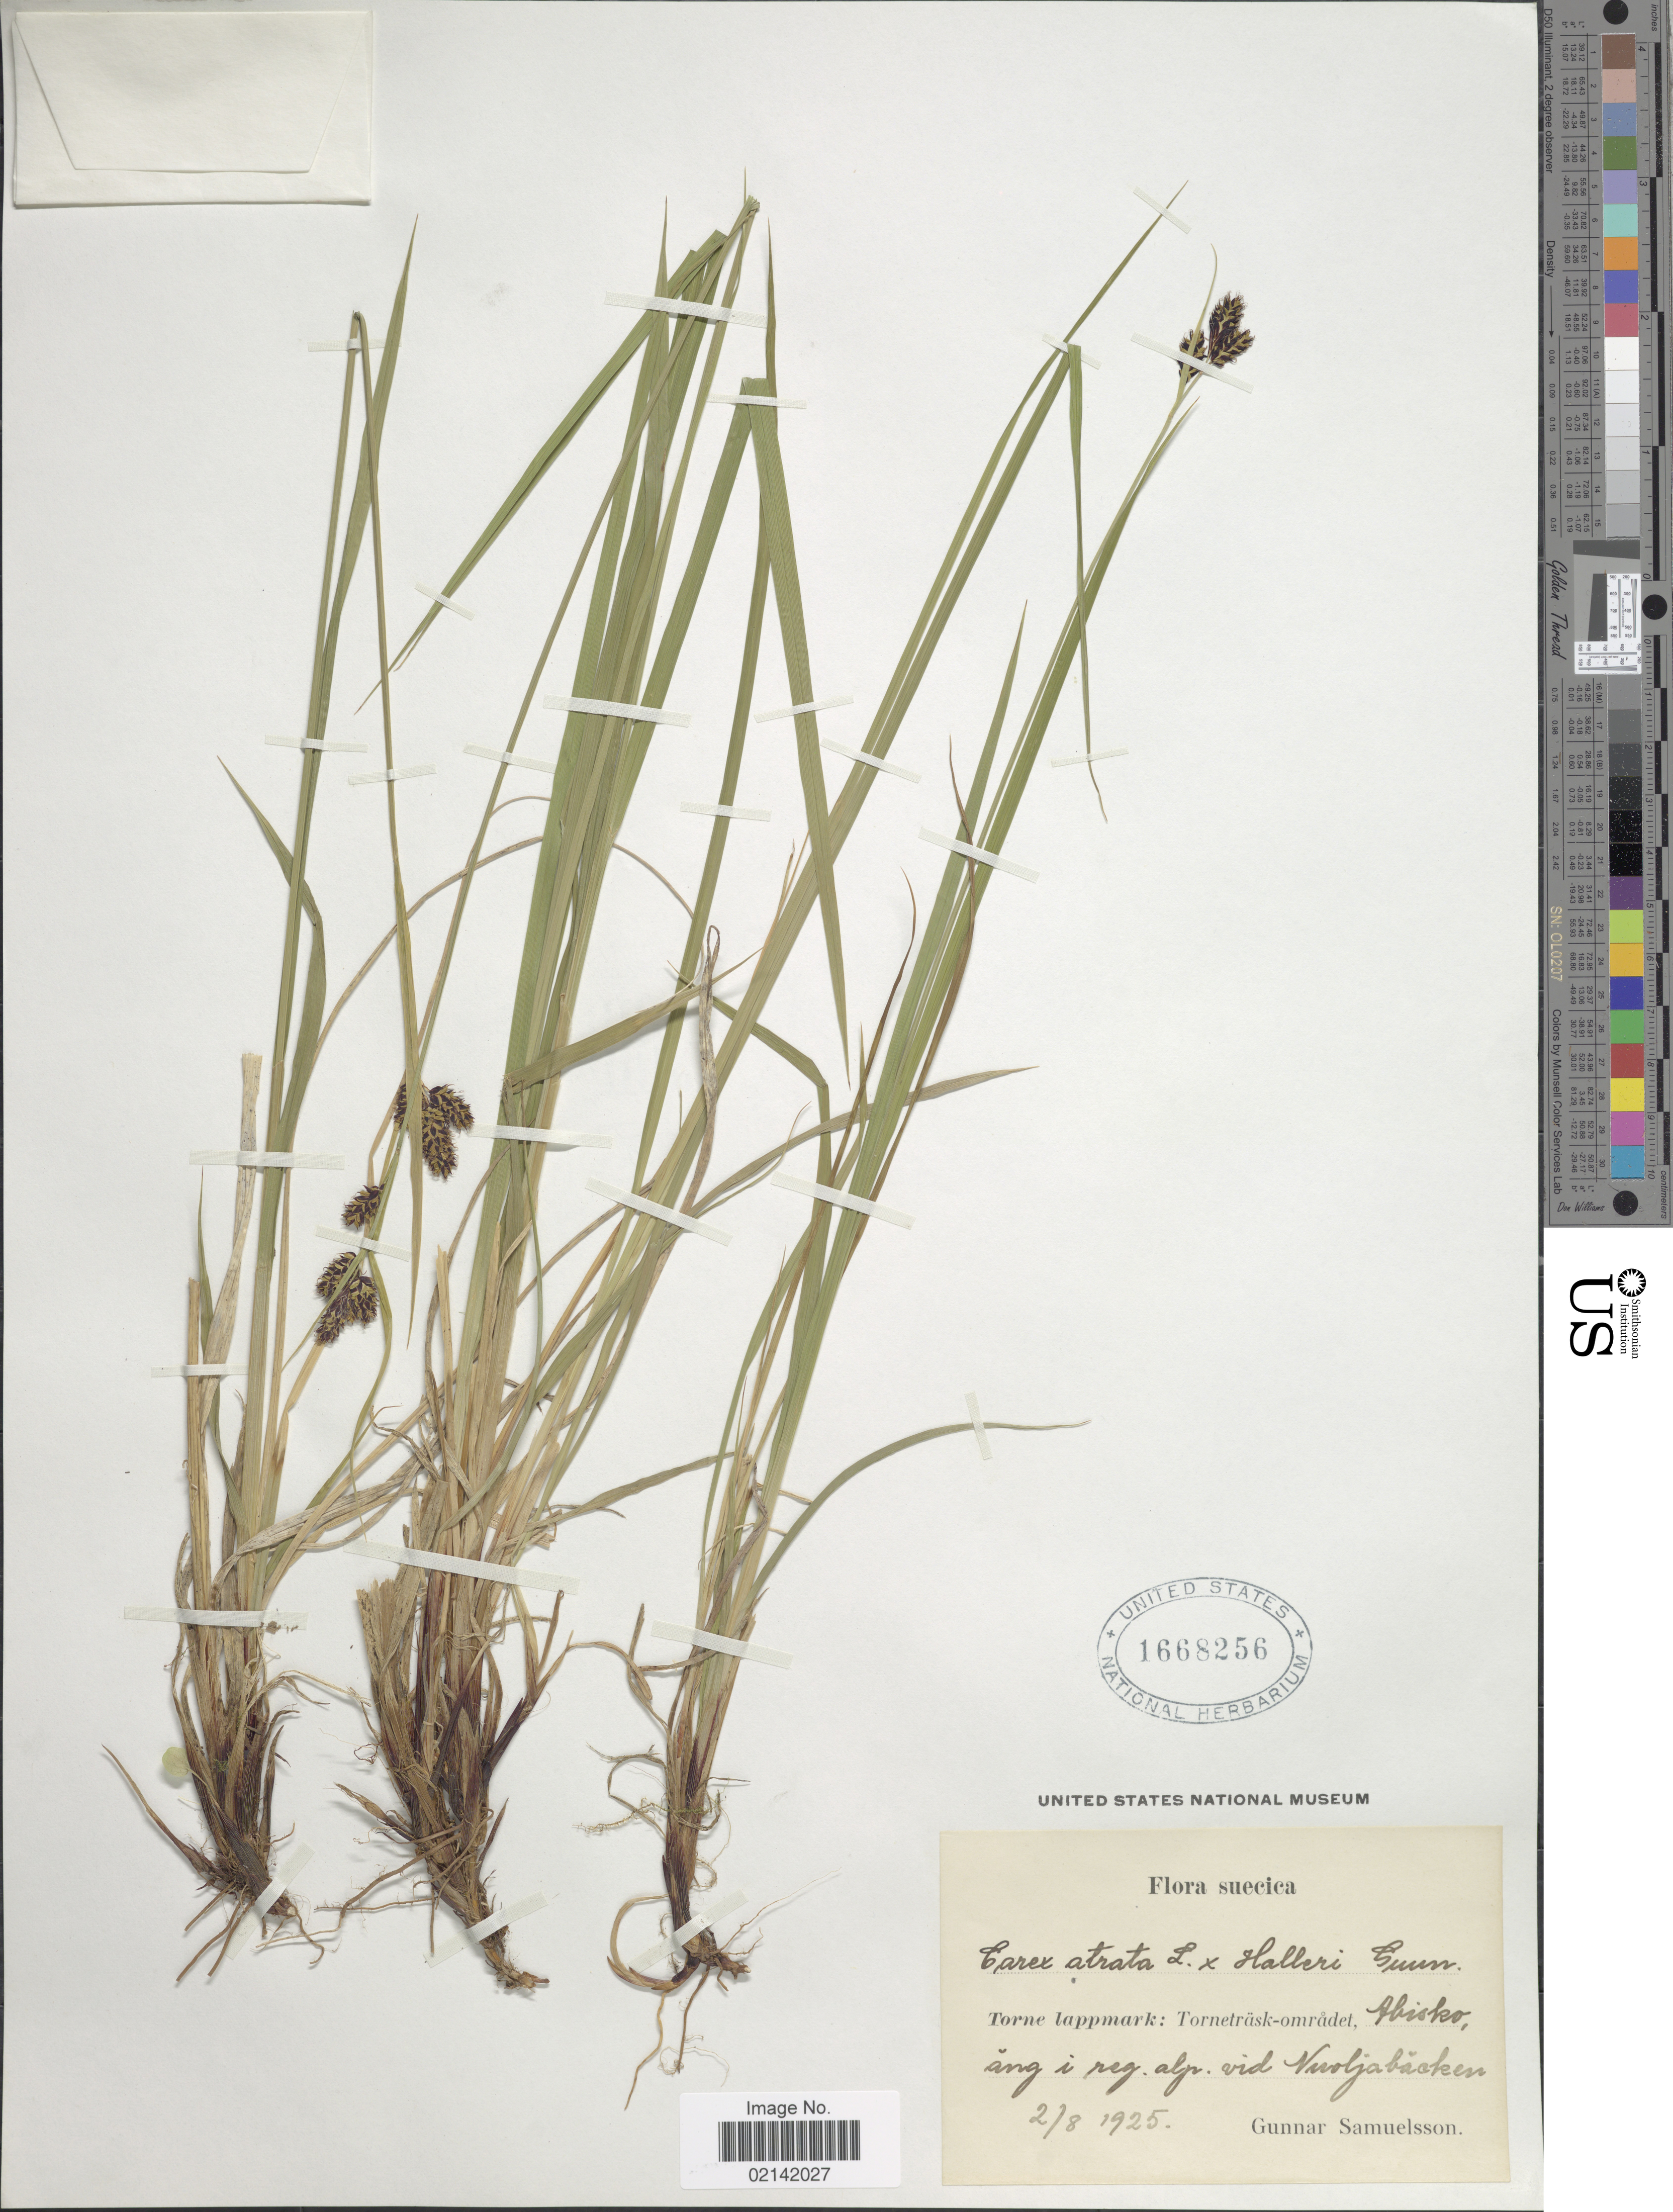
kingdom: Plantae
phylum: Tracheophyta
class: Liliopsida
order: Poales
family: Cyperaceae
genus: Carex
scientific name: Carex atrata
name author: L.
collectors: G. Samuelsson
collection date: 1925-08-02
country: Sweden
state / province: Norrbotten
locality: Torne Lappmark: Tornetrask-omradet, Abisko, ang i reg. alp. vid. Nuoljabacken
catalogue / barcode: US 1668256